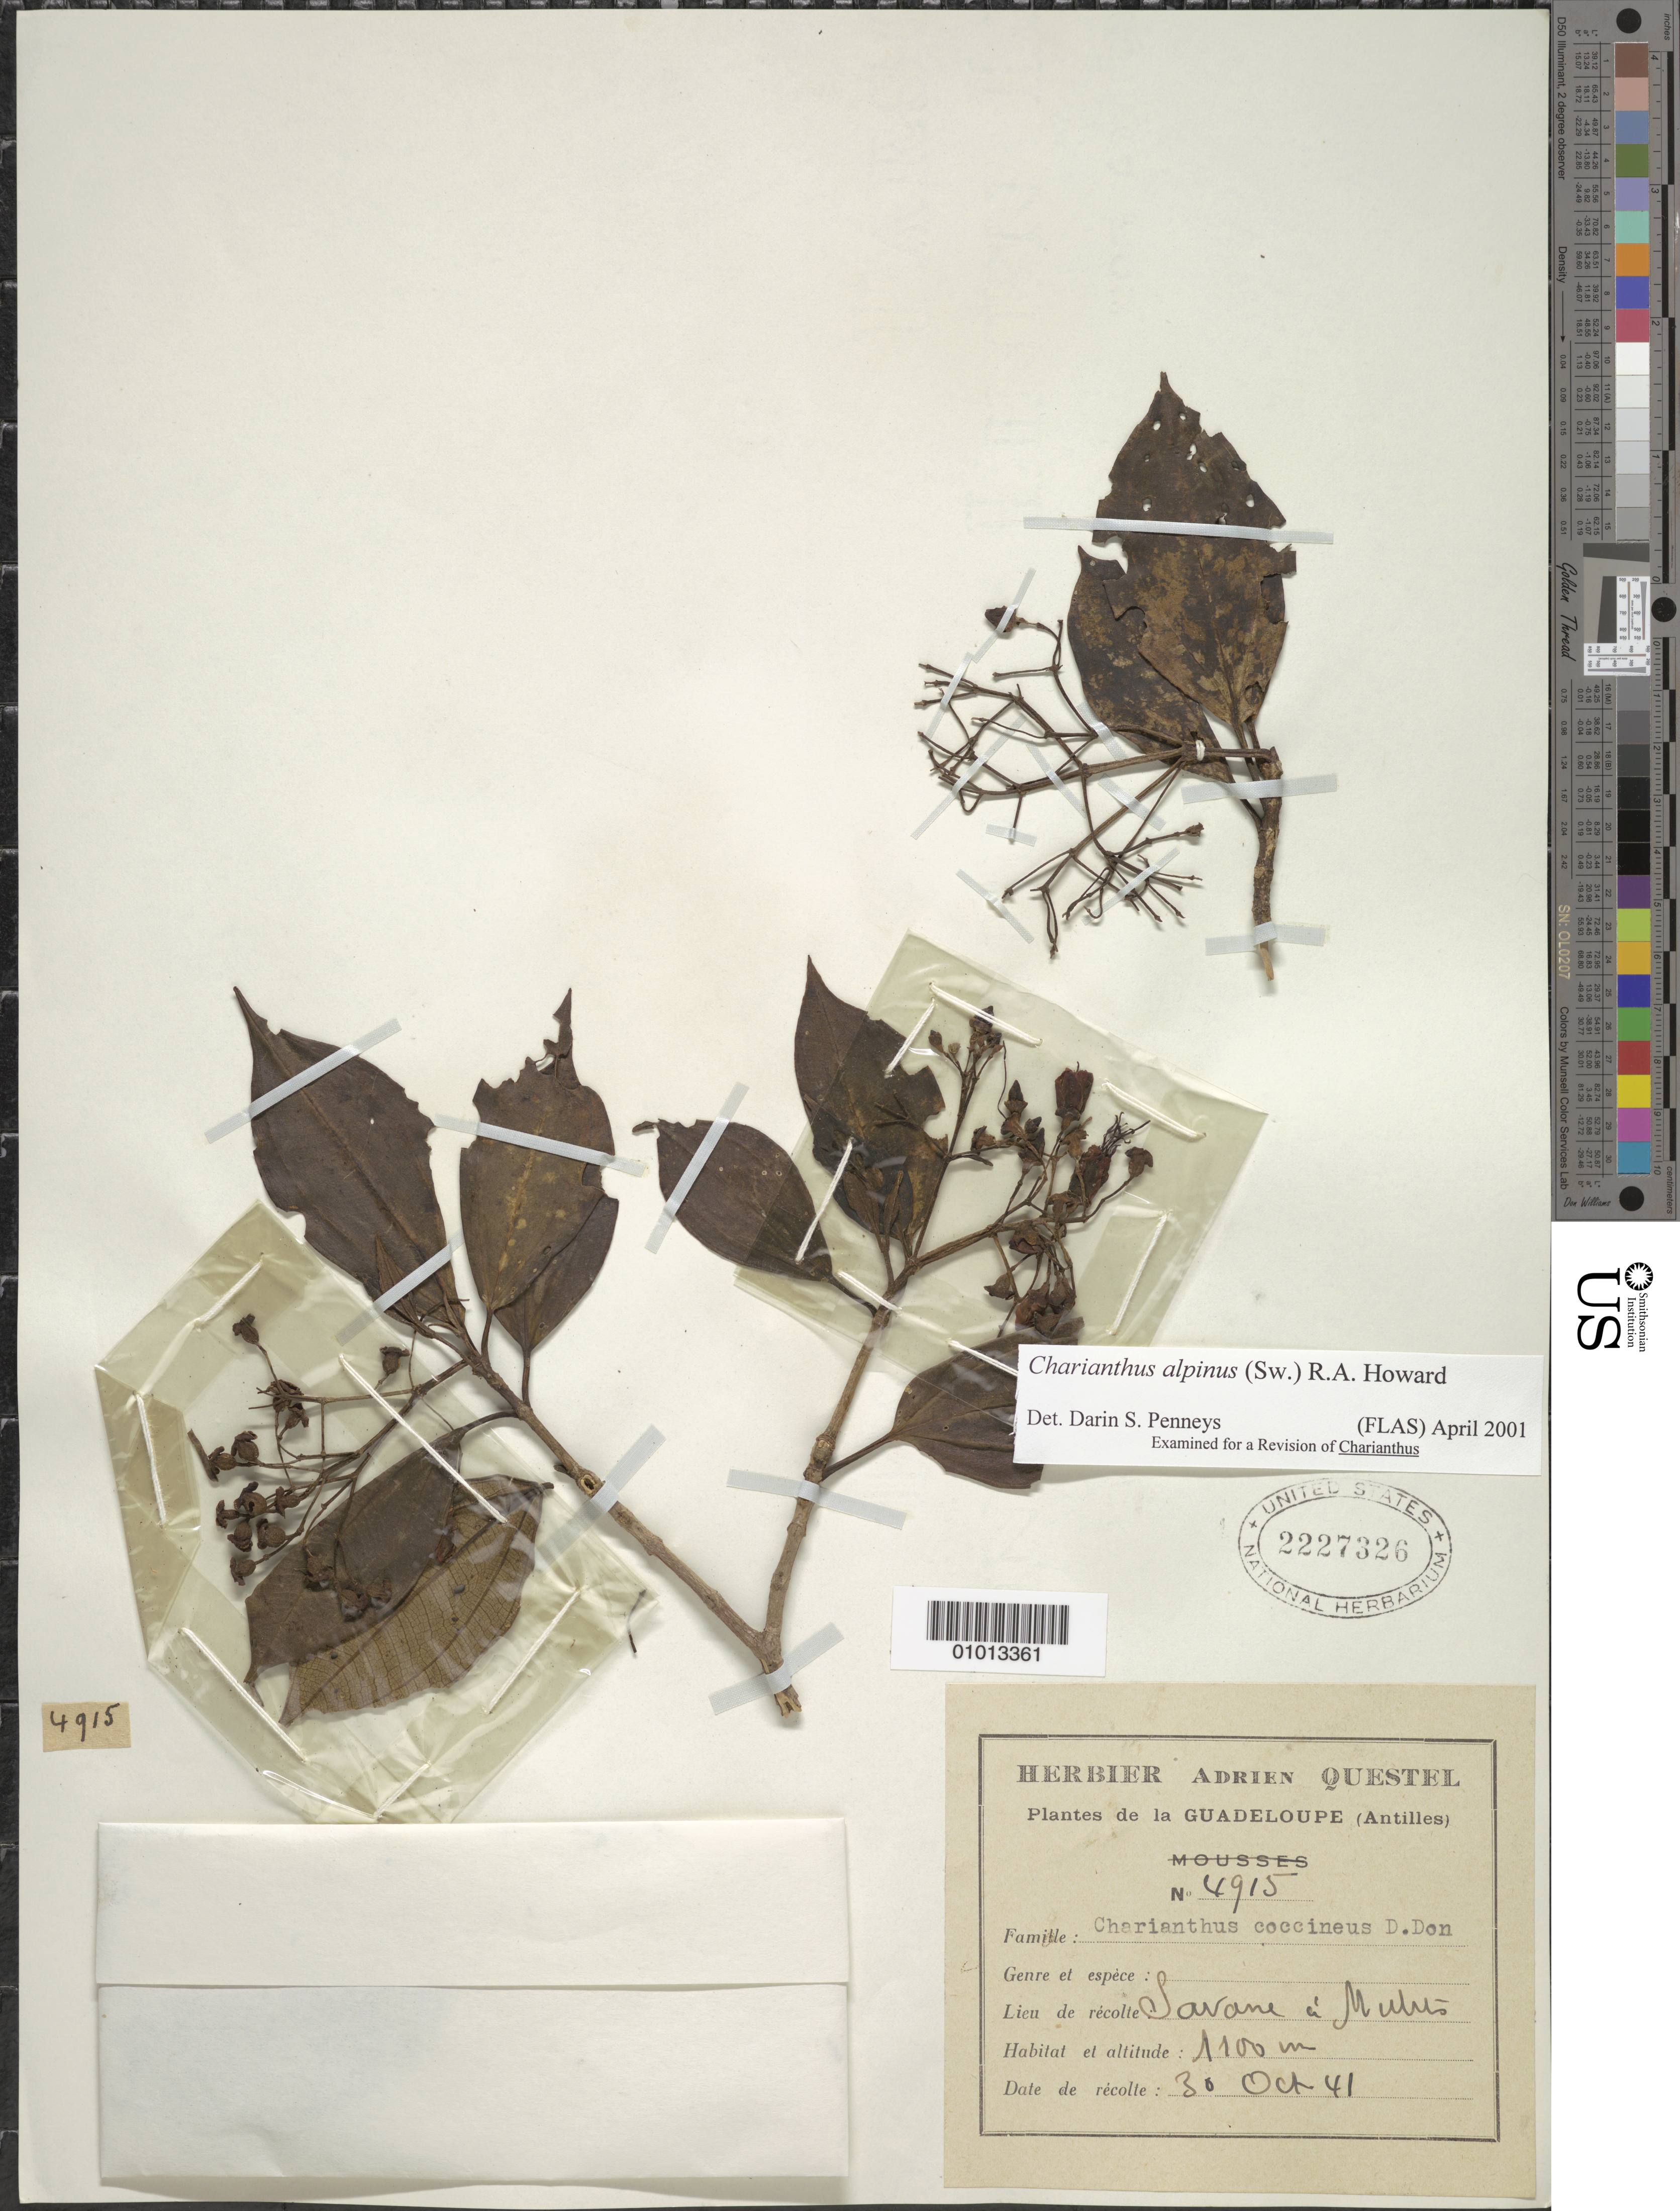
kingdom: Plantae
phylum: Tracheophyta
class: Magnoliopsida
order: Myrtales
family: Melastomataceae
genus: Charianthus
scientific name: Charianthus alpinus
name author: (Sw.) R.A. Howard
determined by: Penneys, D. S.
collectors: A. Questel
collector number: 4915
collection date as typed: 30 Oct 1941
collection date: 1941-10-30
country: Guadeloupe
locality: Savanne á Mulets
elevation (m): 1100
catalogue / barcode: US 2227326